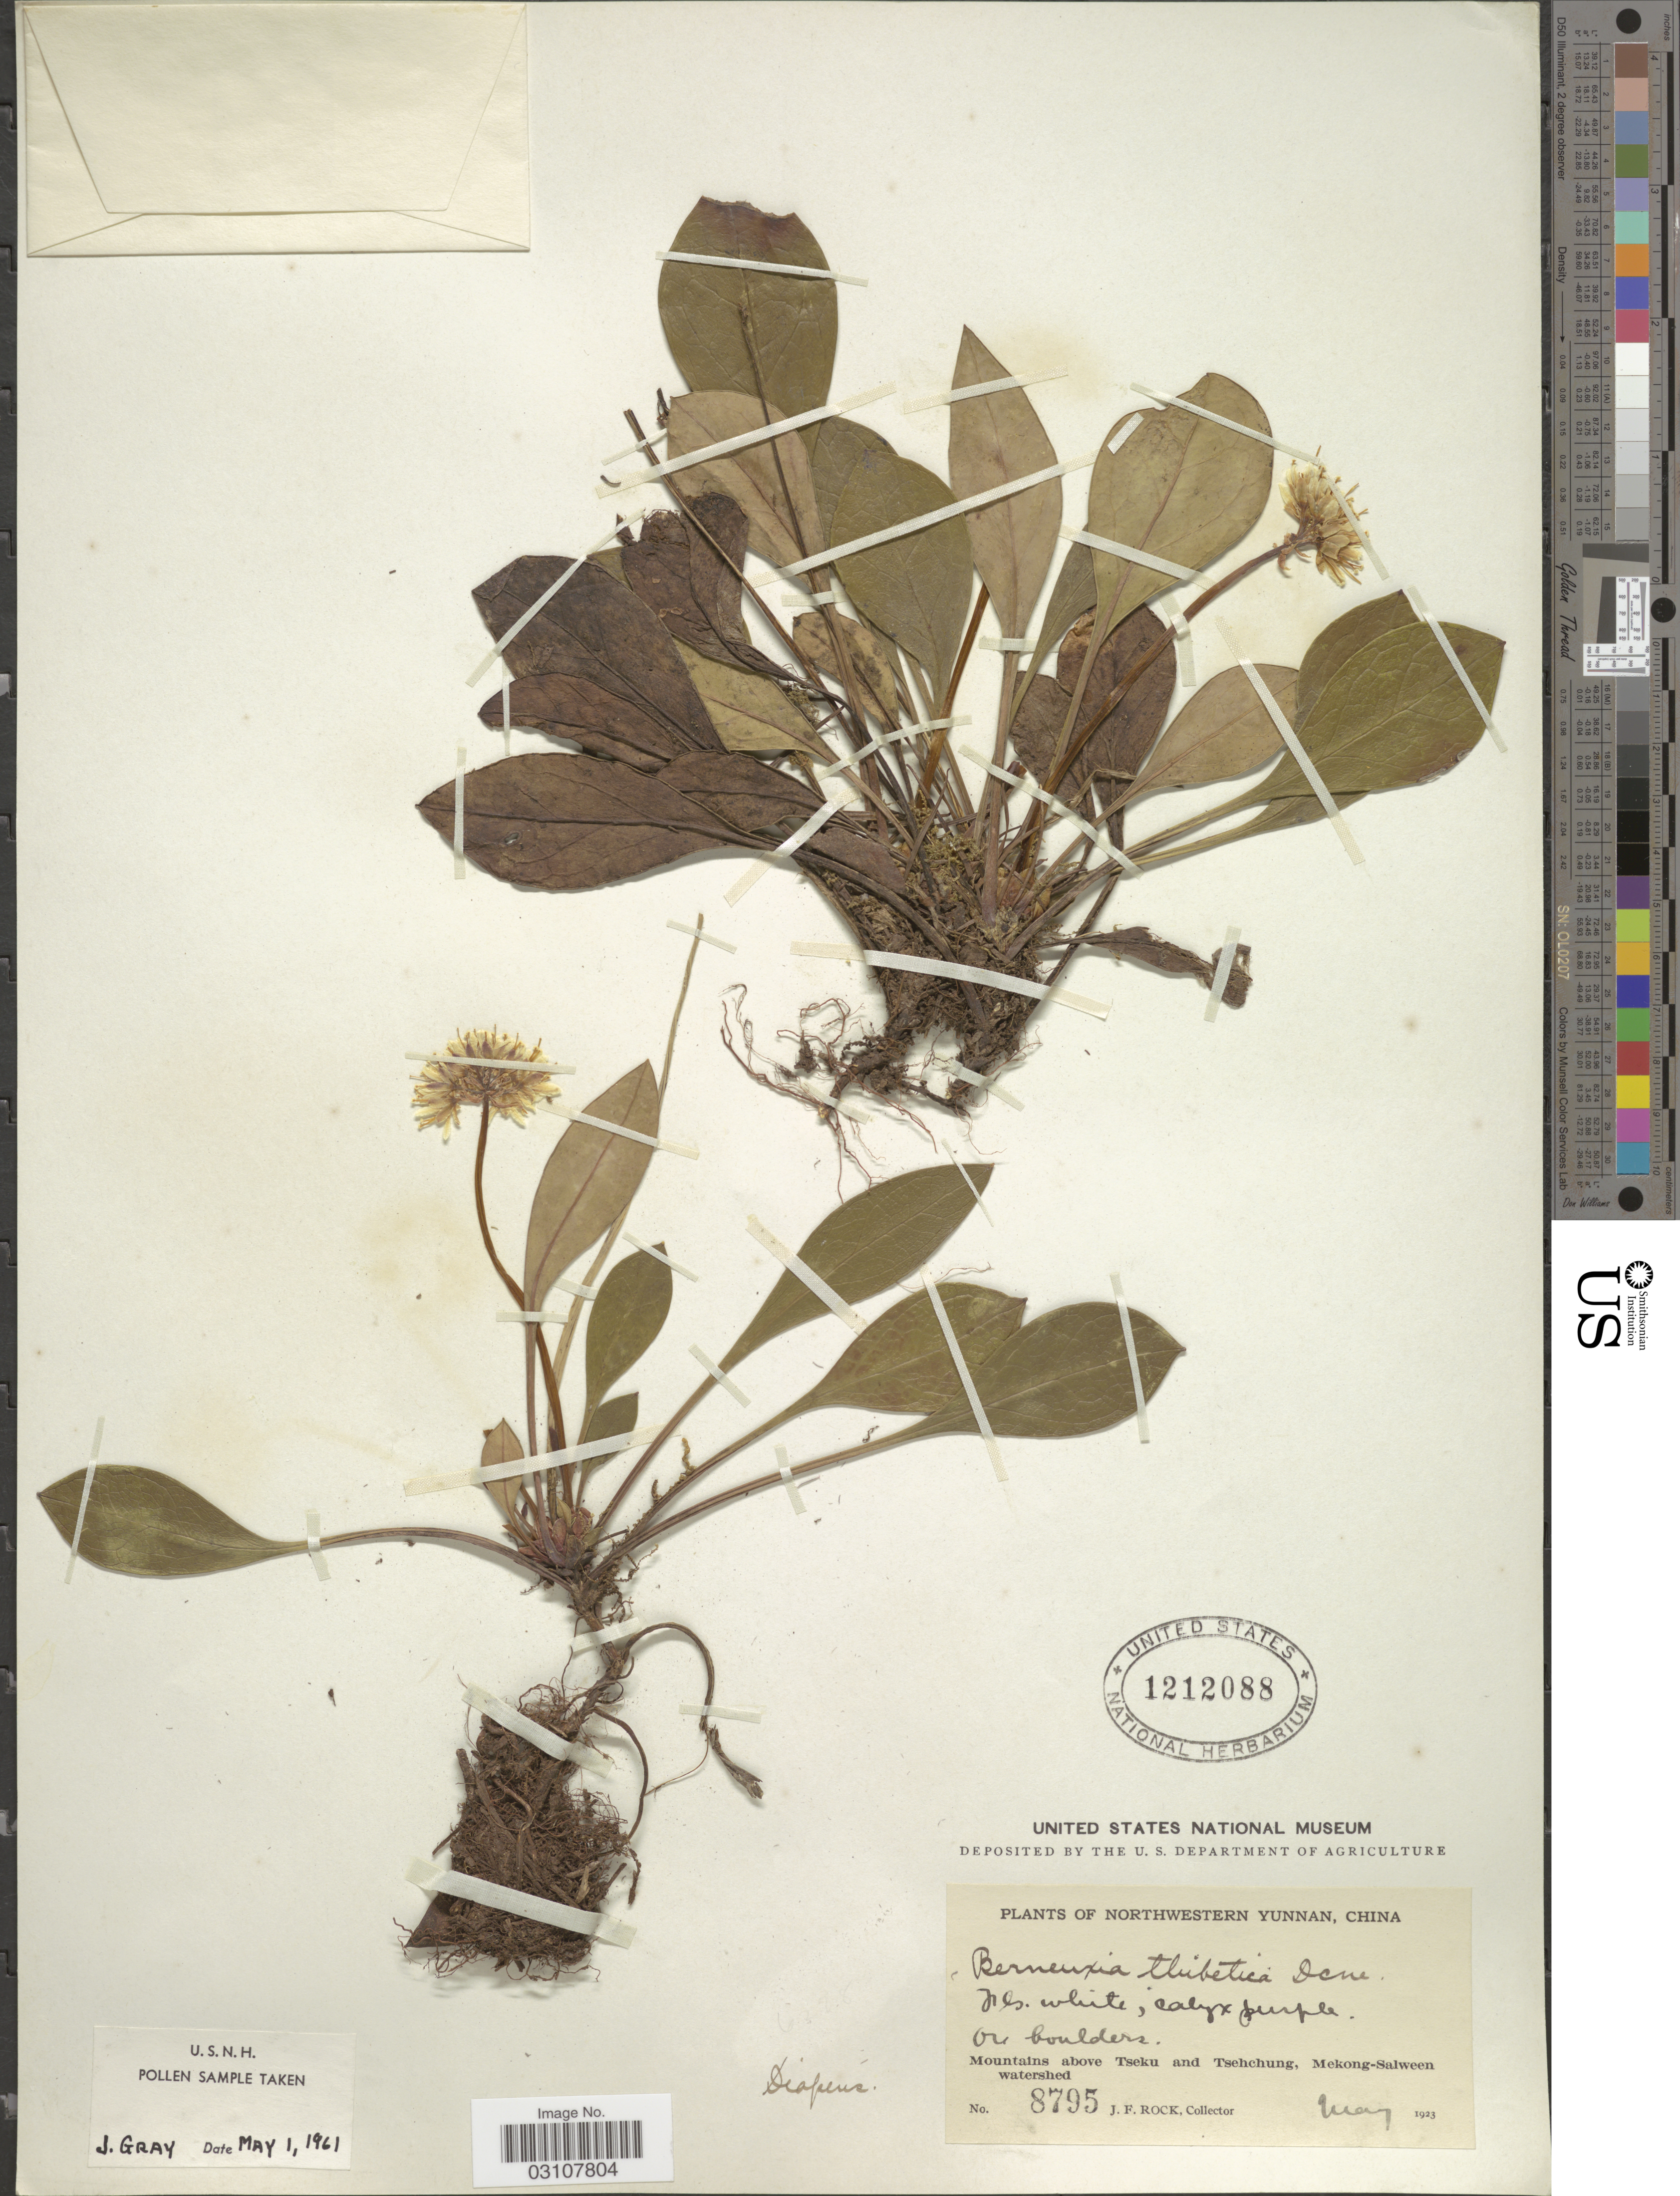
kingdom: Plantae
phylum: Tracheophyta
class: Magnoliopsida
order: Ericales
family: Diapensiaceae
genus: Berneuxia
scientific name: Berneuxia thibetica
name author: Decne.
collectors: J. Rock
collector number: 8795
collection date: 1923-05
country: China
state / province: Yunnan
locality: Northwestern Yunnan. Mountains above Tseku and Tsehchung, Mekong-Salween watershed.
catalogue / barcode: US 1212088